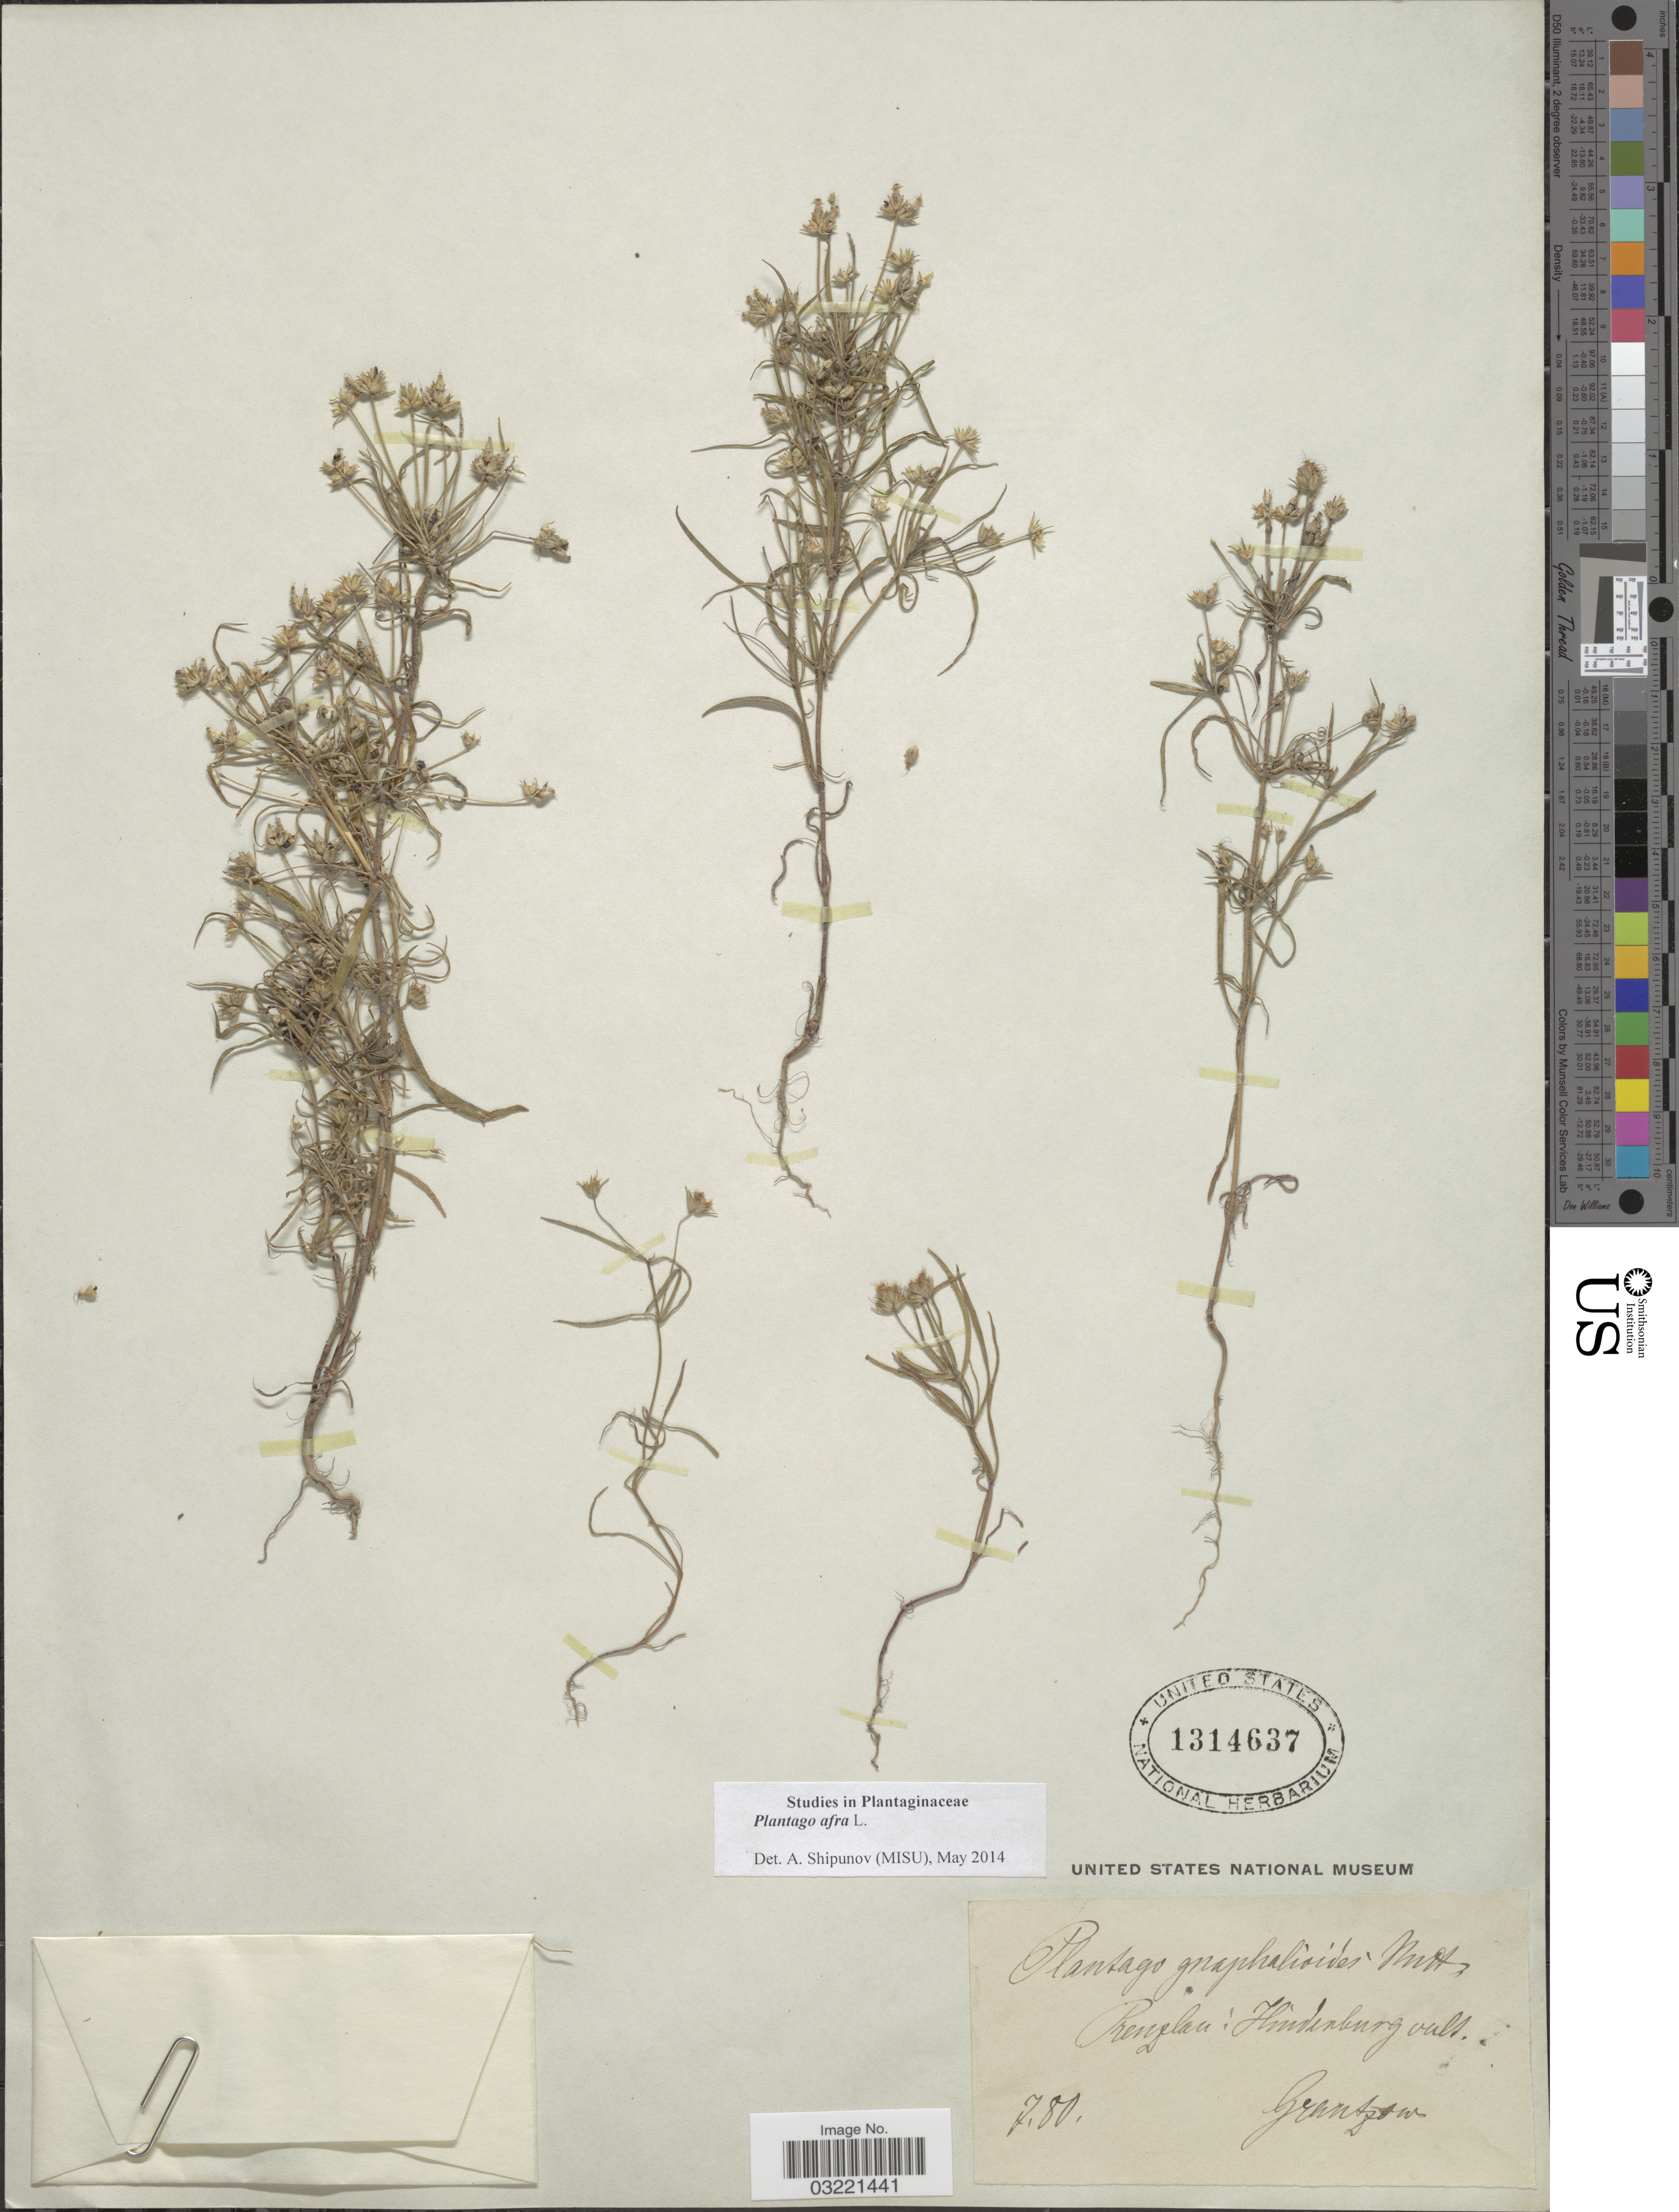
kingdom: Plantae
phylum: Tracheophyta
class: Magnoliopsida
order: Lamiales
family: Plantaginaceae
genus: Plantago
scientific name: Plantago afra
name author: L.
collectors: Grantzow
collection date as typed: Transcribed d/m/y: /7/80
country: Germany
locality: Prenzlau: Hindenburg Cult.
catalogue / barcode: US 1314637